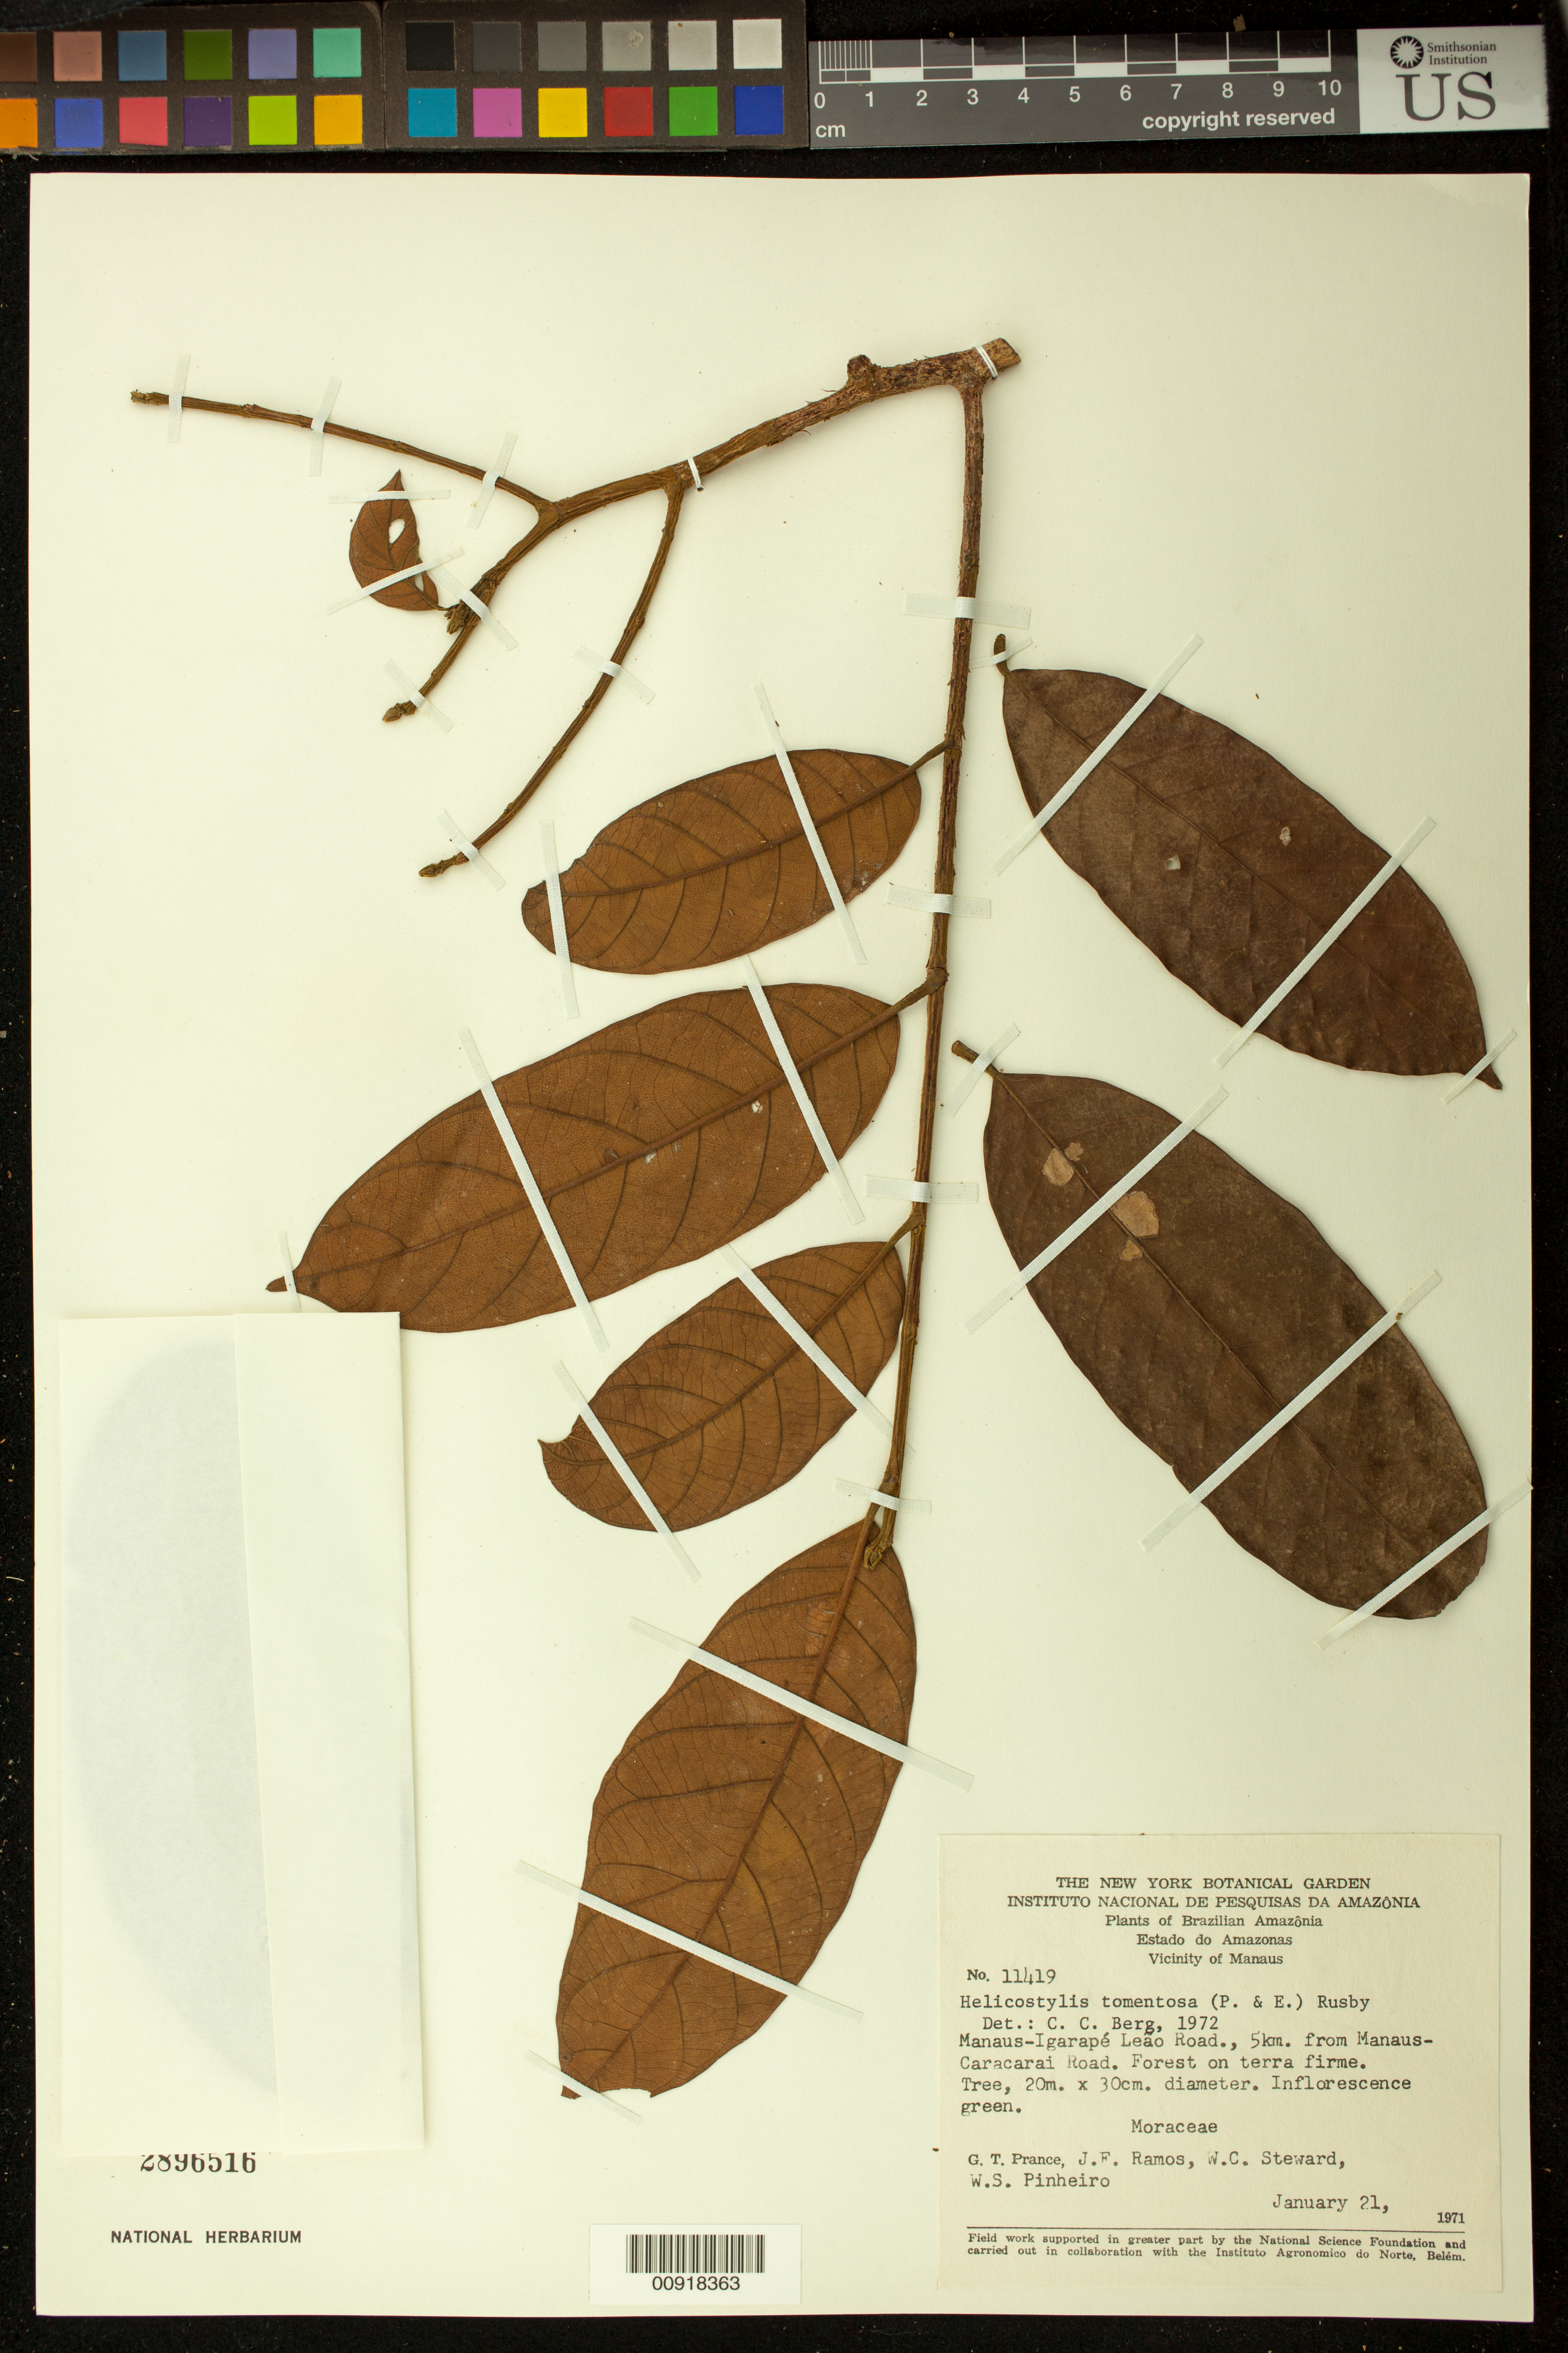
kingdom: Plantae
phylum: Tracheophyta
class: Magnoliopsida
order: Rosales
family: Moraceae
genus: Helicostylis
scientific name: Helicostylis tomentosa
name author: (Poepp. & Endl.) Rusby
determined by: Berg, C. C.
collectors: G. T. Prance, J. F. Ramos, W. C. Steward & W. S. Pinheiro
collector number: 11419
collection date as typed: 21-Jan-71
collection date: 1971-01-21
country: Brazil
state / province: Amazonas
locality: Manaus-Igarapé road, 5 km from Manaus-Caracarai road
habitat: Forest on terra firme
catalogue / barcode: US 2896516